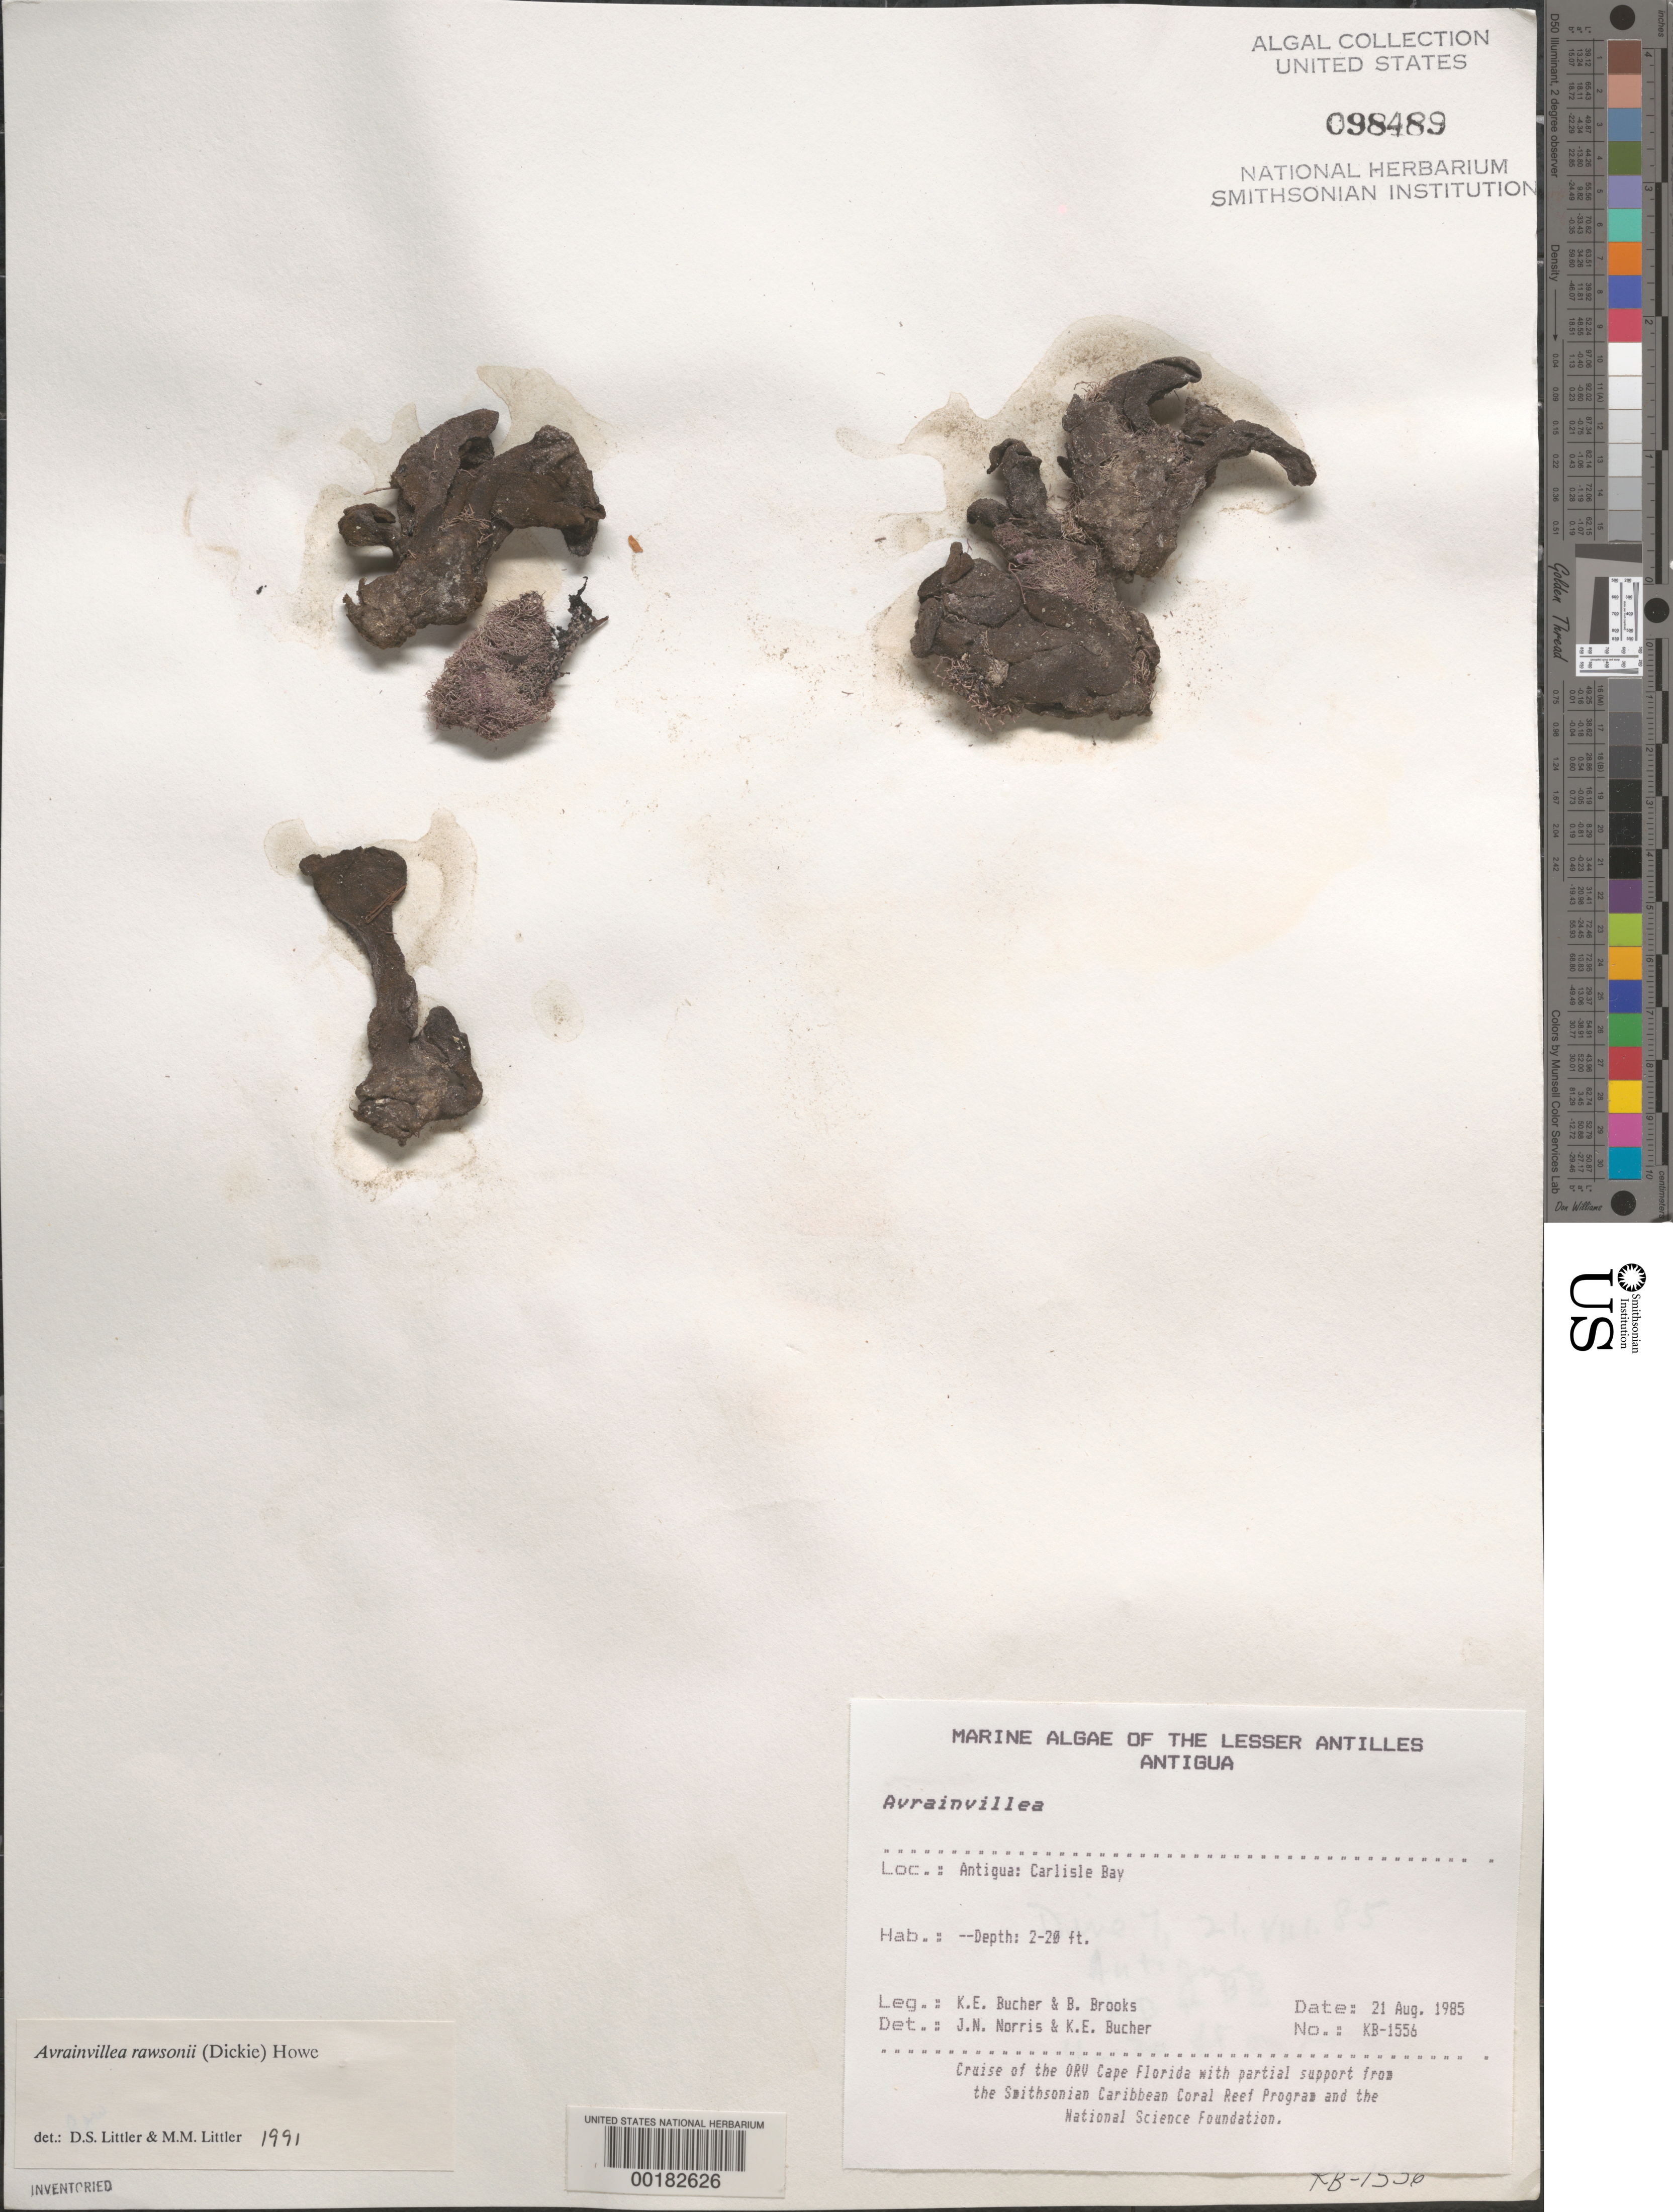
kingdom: Plantae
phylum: Chlorophyta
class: Ulvophyceae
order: Bryopsidales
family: Dichotomosiphonaceae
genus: Avrainvillea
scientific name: Avrainvillea rawsonii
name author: (Dickie) M. Howe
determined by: Littler, D. S.; Littler, M. M.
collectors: K. E. Bucher & B. Brooks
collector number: KB-1556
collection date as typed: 21 Aug 1985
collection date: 1985-08-21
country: Antigua and Barbuda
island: Antigua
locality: Carlisle Bay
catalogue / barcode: US 98489